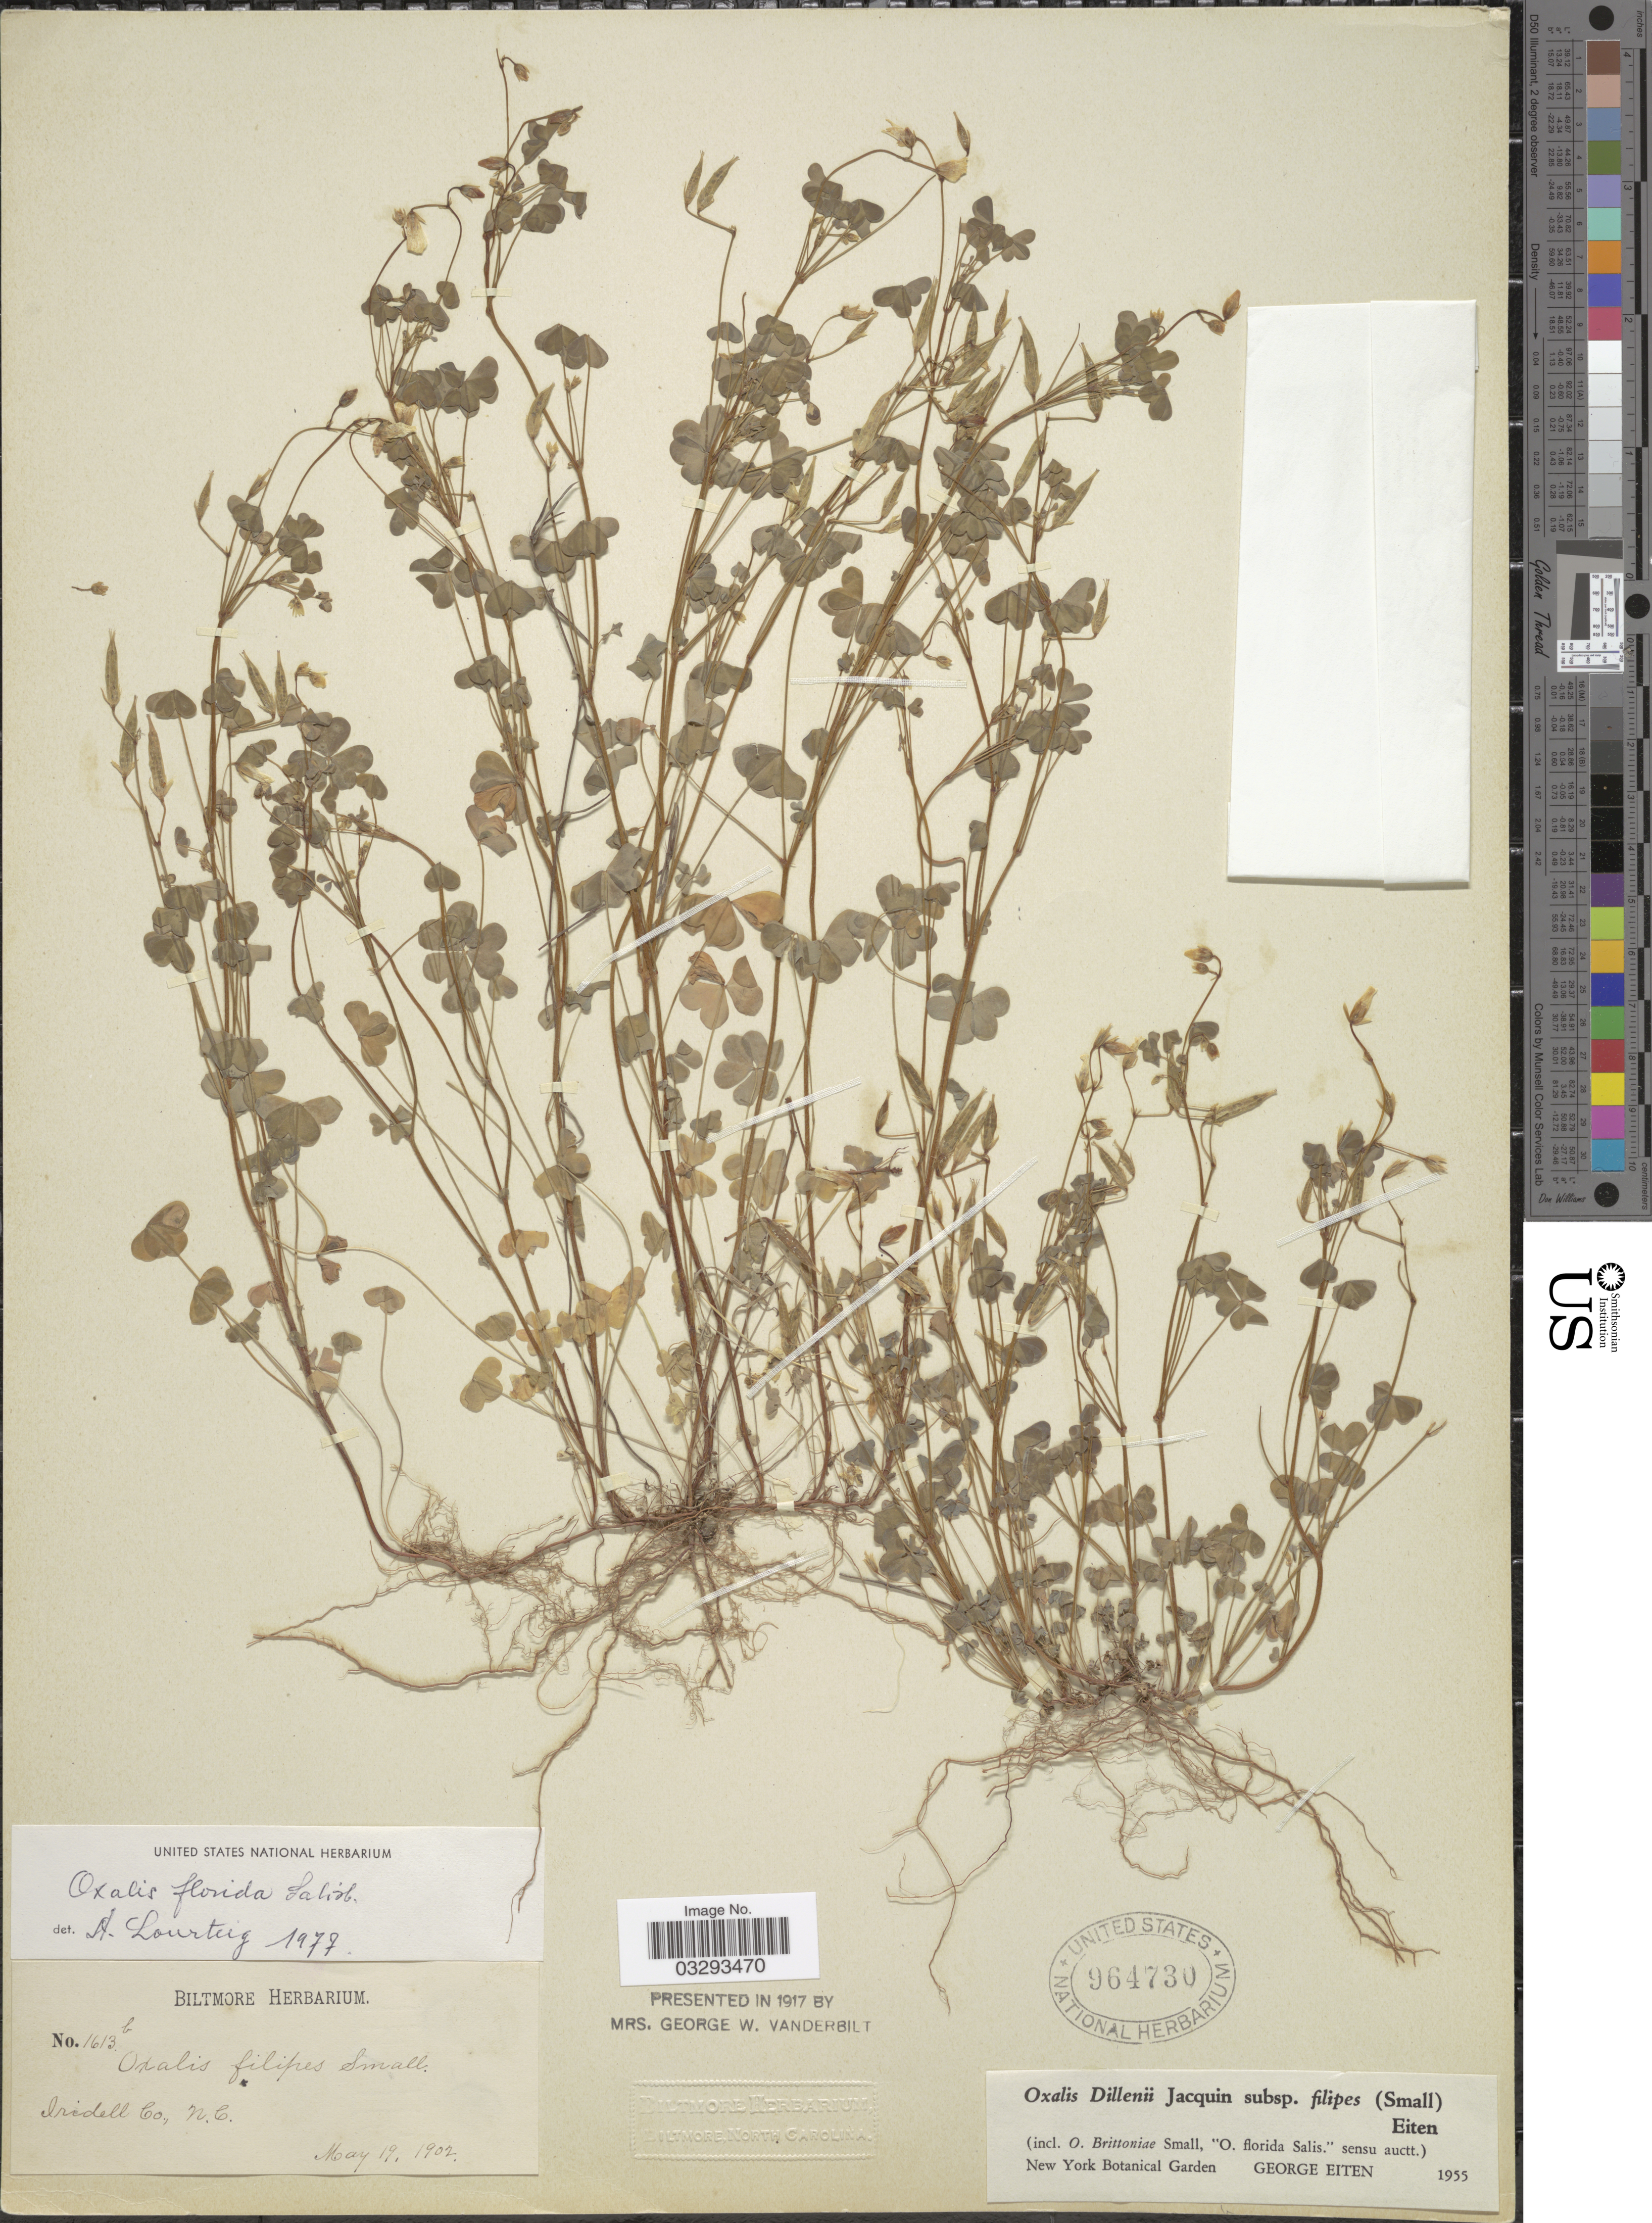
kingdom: Plantae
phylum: Tracheophyta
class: Magnoliopsida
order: Oxalidales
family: Oxalidaceae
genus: Oxalis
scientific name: Oxalis florida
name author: Salisb.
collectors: ex herb. Biltmore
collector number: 1613b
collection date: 1902-05-19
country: United States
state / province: North Carolina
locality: Iridell Co.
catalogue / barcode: US 964730